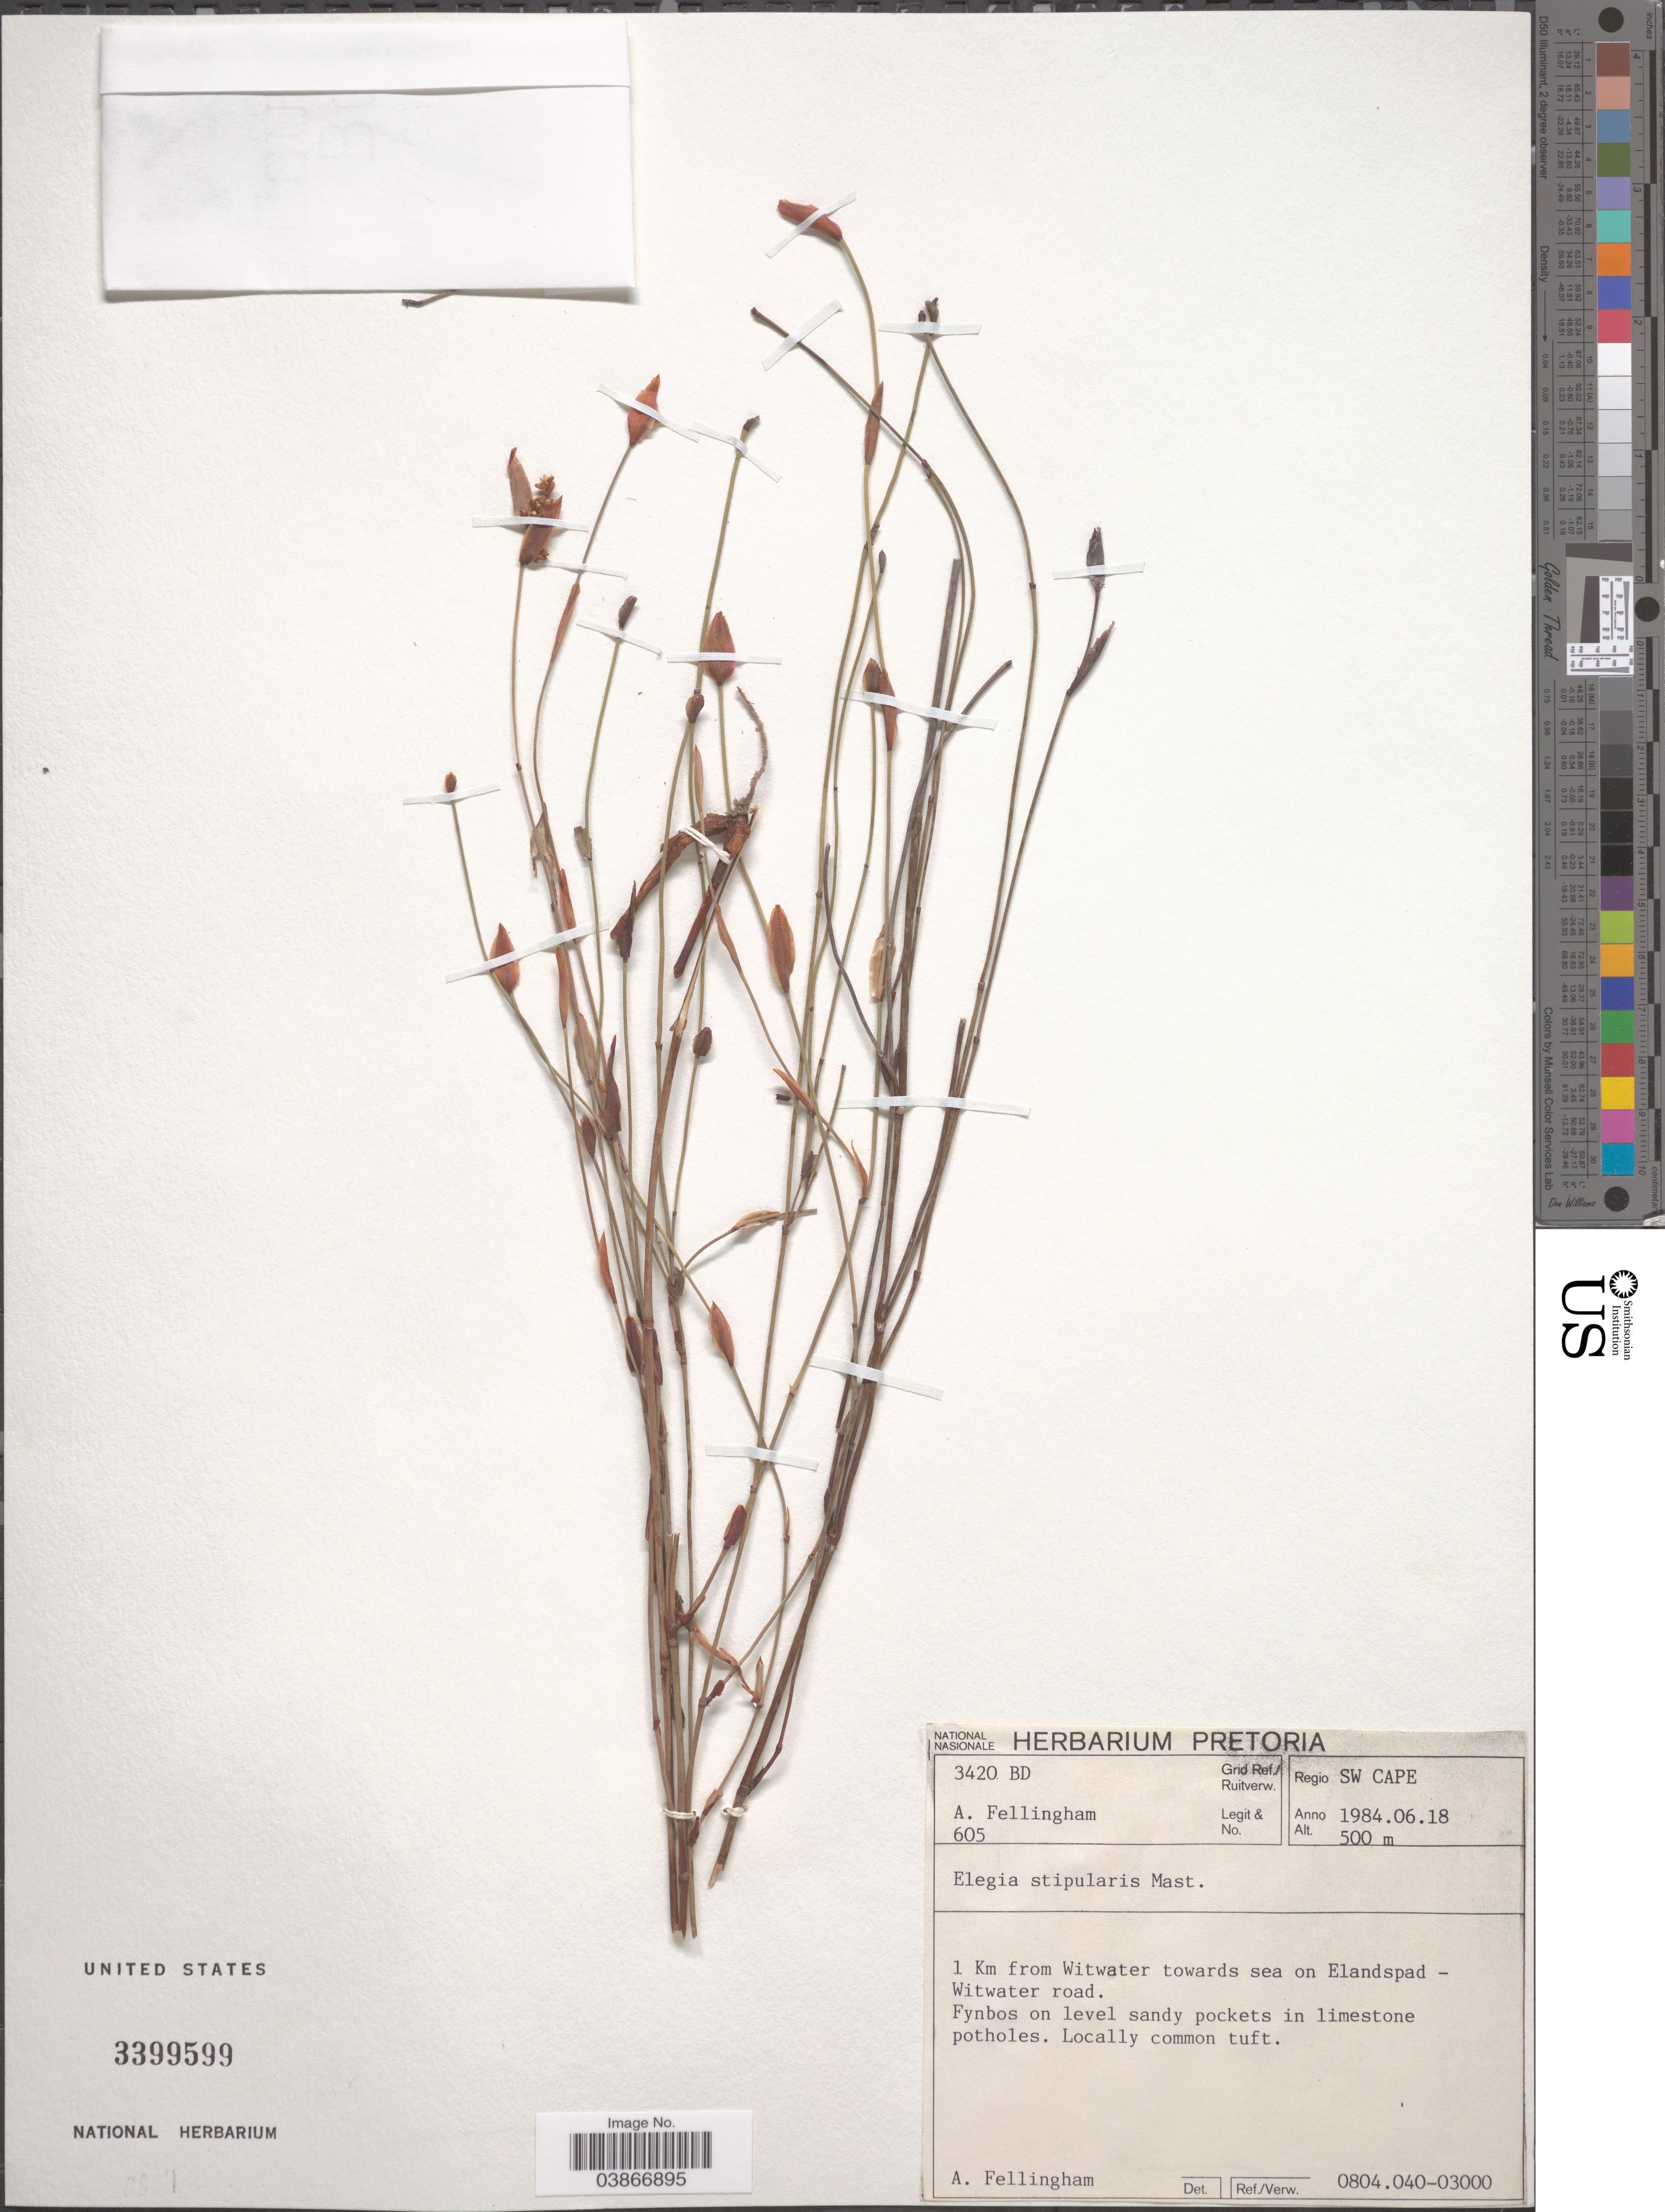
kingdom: Plantae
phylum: Tracheophyta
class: Liliopsida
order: Poales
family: Restionaceae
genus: Elegia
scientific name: Elegia stipularis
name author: Mast.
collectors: A. Fellingham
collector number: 605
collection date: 1984-06-18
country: South Africa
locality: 3420 BD Grif Ref./Ruitverw. Regio SW Cape. 1 Km from Witwater towards sea on Elandspad-Witwater road.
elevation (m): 500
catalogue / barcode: US 3399599